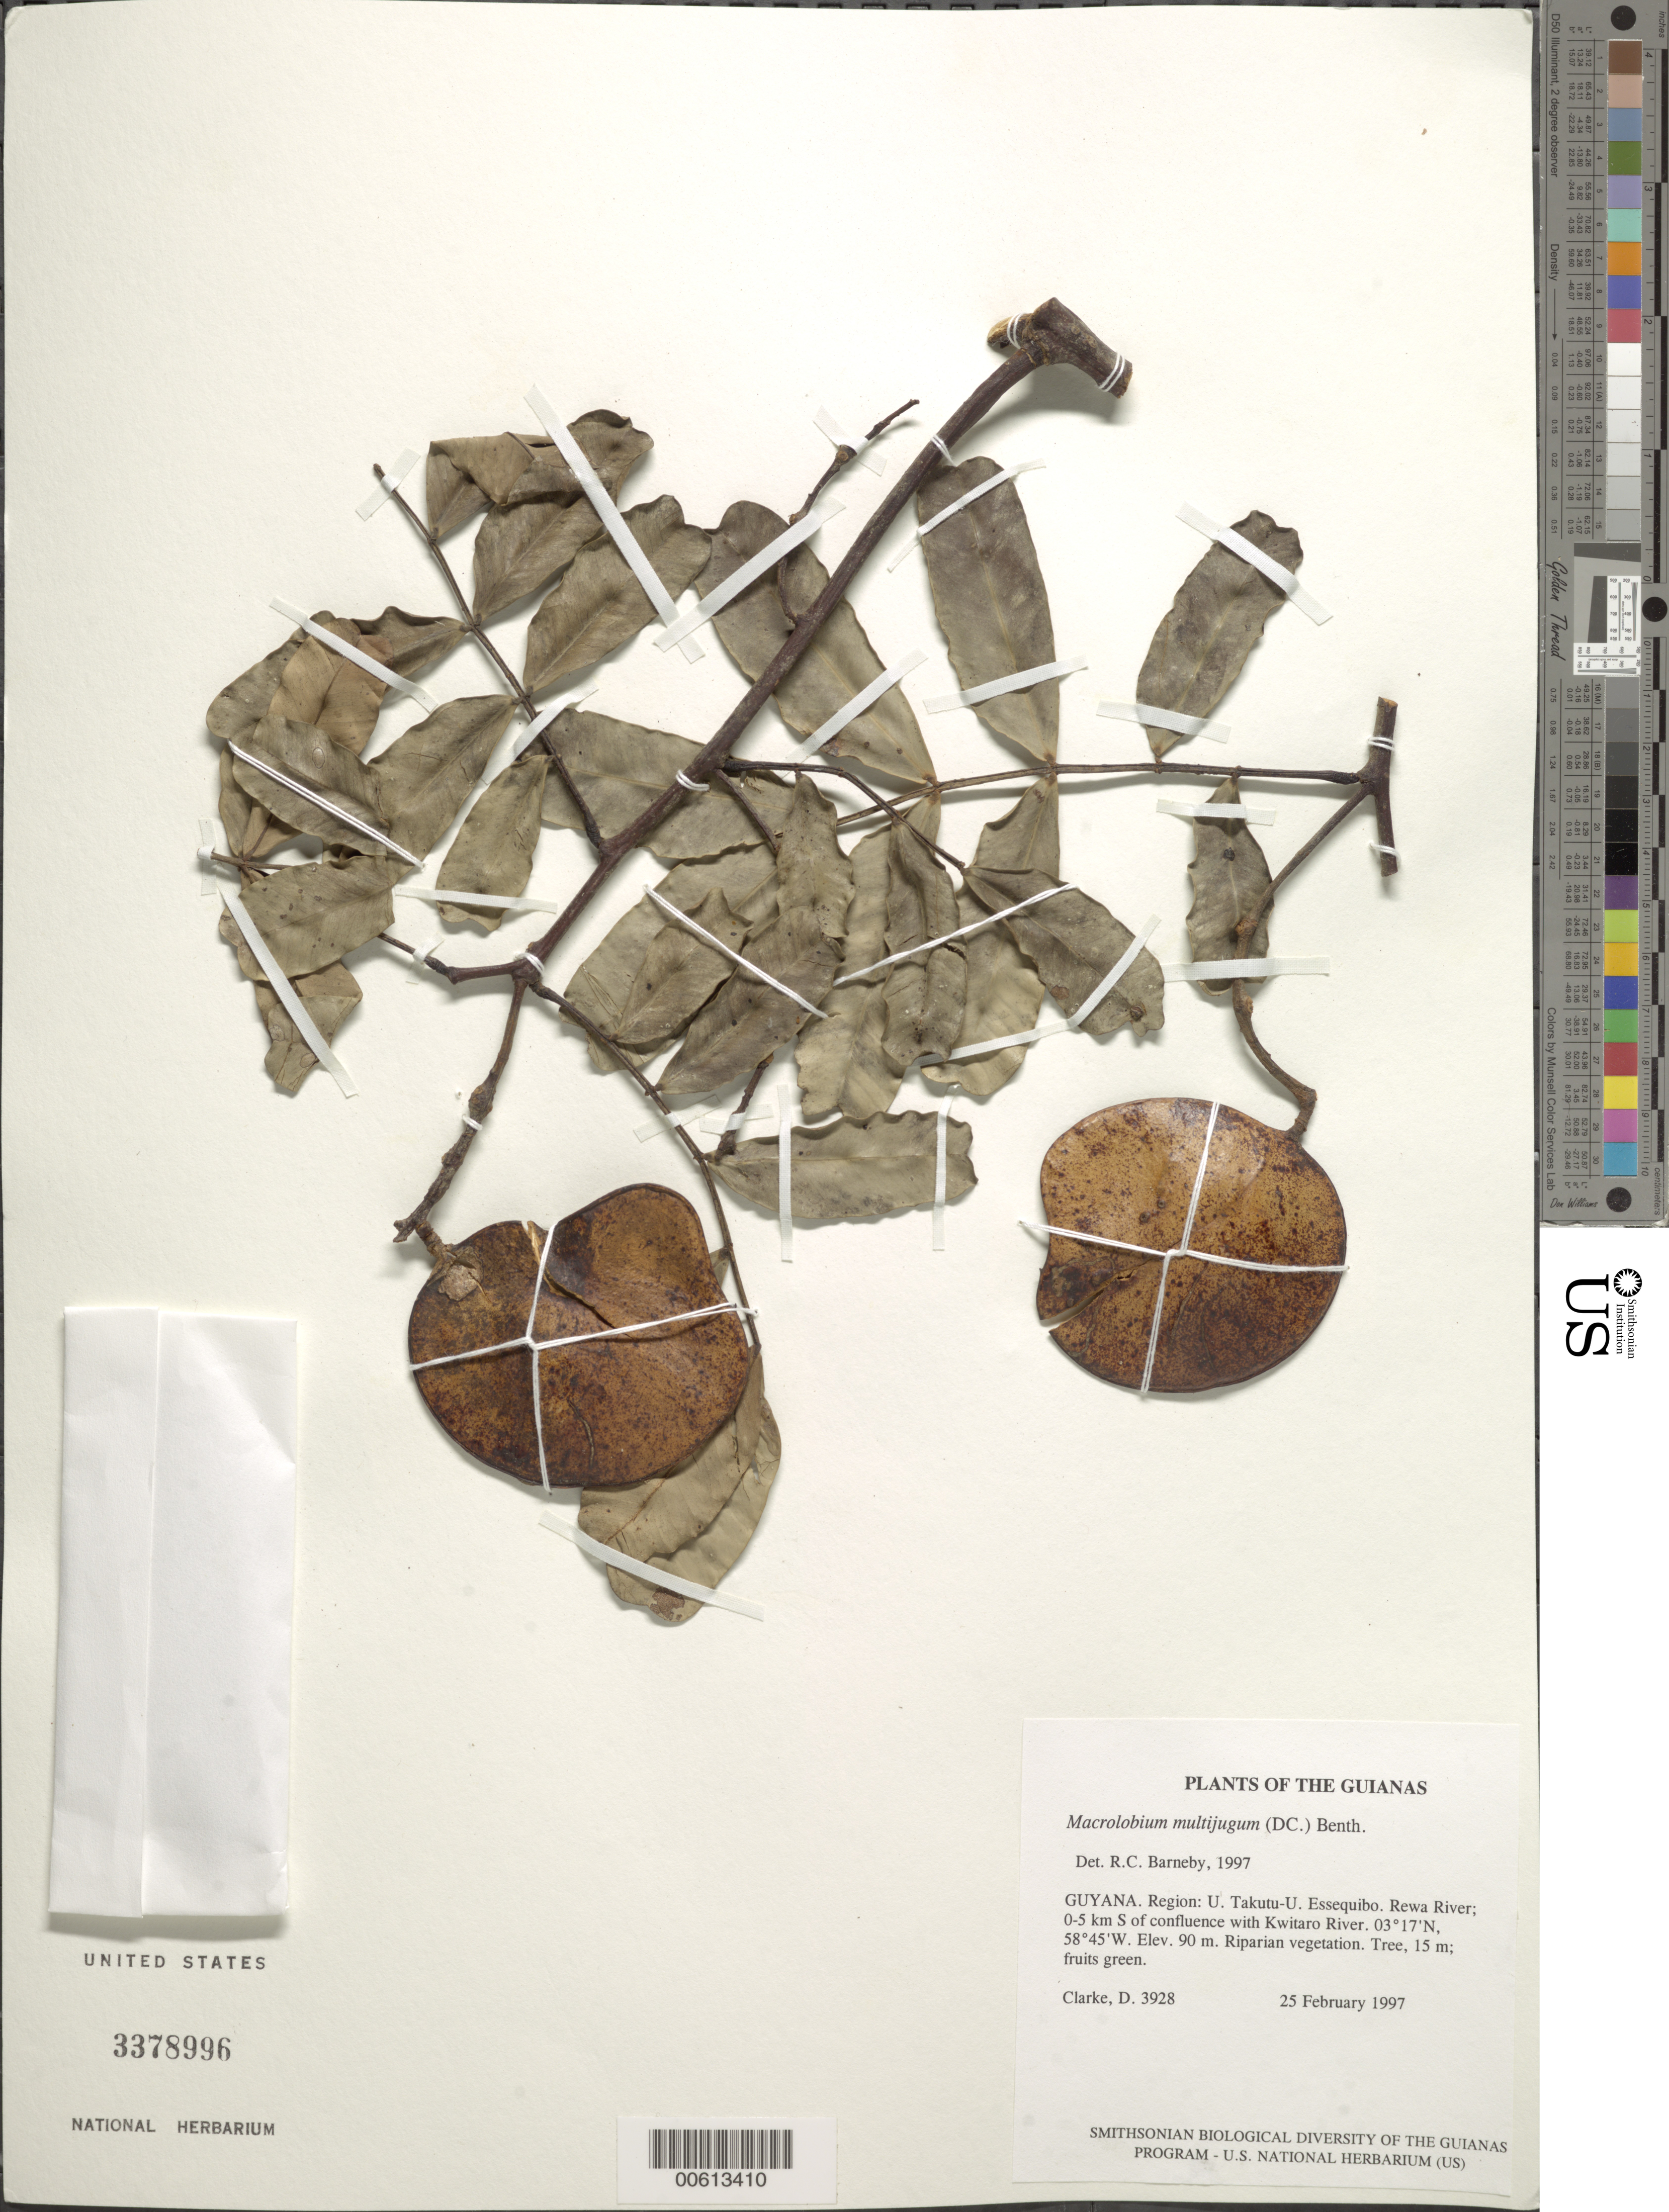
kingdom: Plantae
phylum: Tracheophyta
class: Magnoliopsida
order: Fabales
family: Fabaceae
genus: Macrolobium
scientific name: Macrolobium multijugum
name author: (DC.) Benth.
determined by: Barneby, Rupert C., (NY)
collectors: H. D. Clarke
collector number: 3928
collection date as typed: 25 February 1997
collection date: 1997-02-25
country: Guyana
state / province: U. Takutu-U. Essequibo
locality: Rewa River; 0-5 km S of confluence with Kwitaro River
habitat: Riparian vegetation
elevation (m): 90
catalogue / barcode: US 3378996